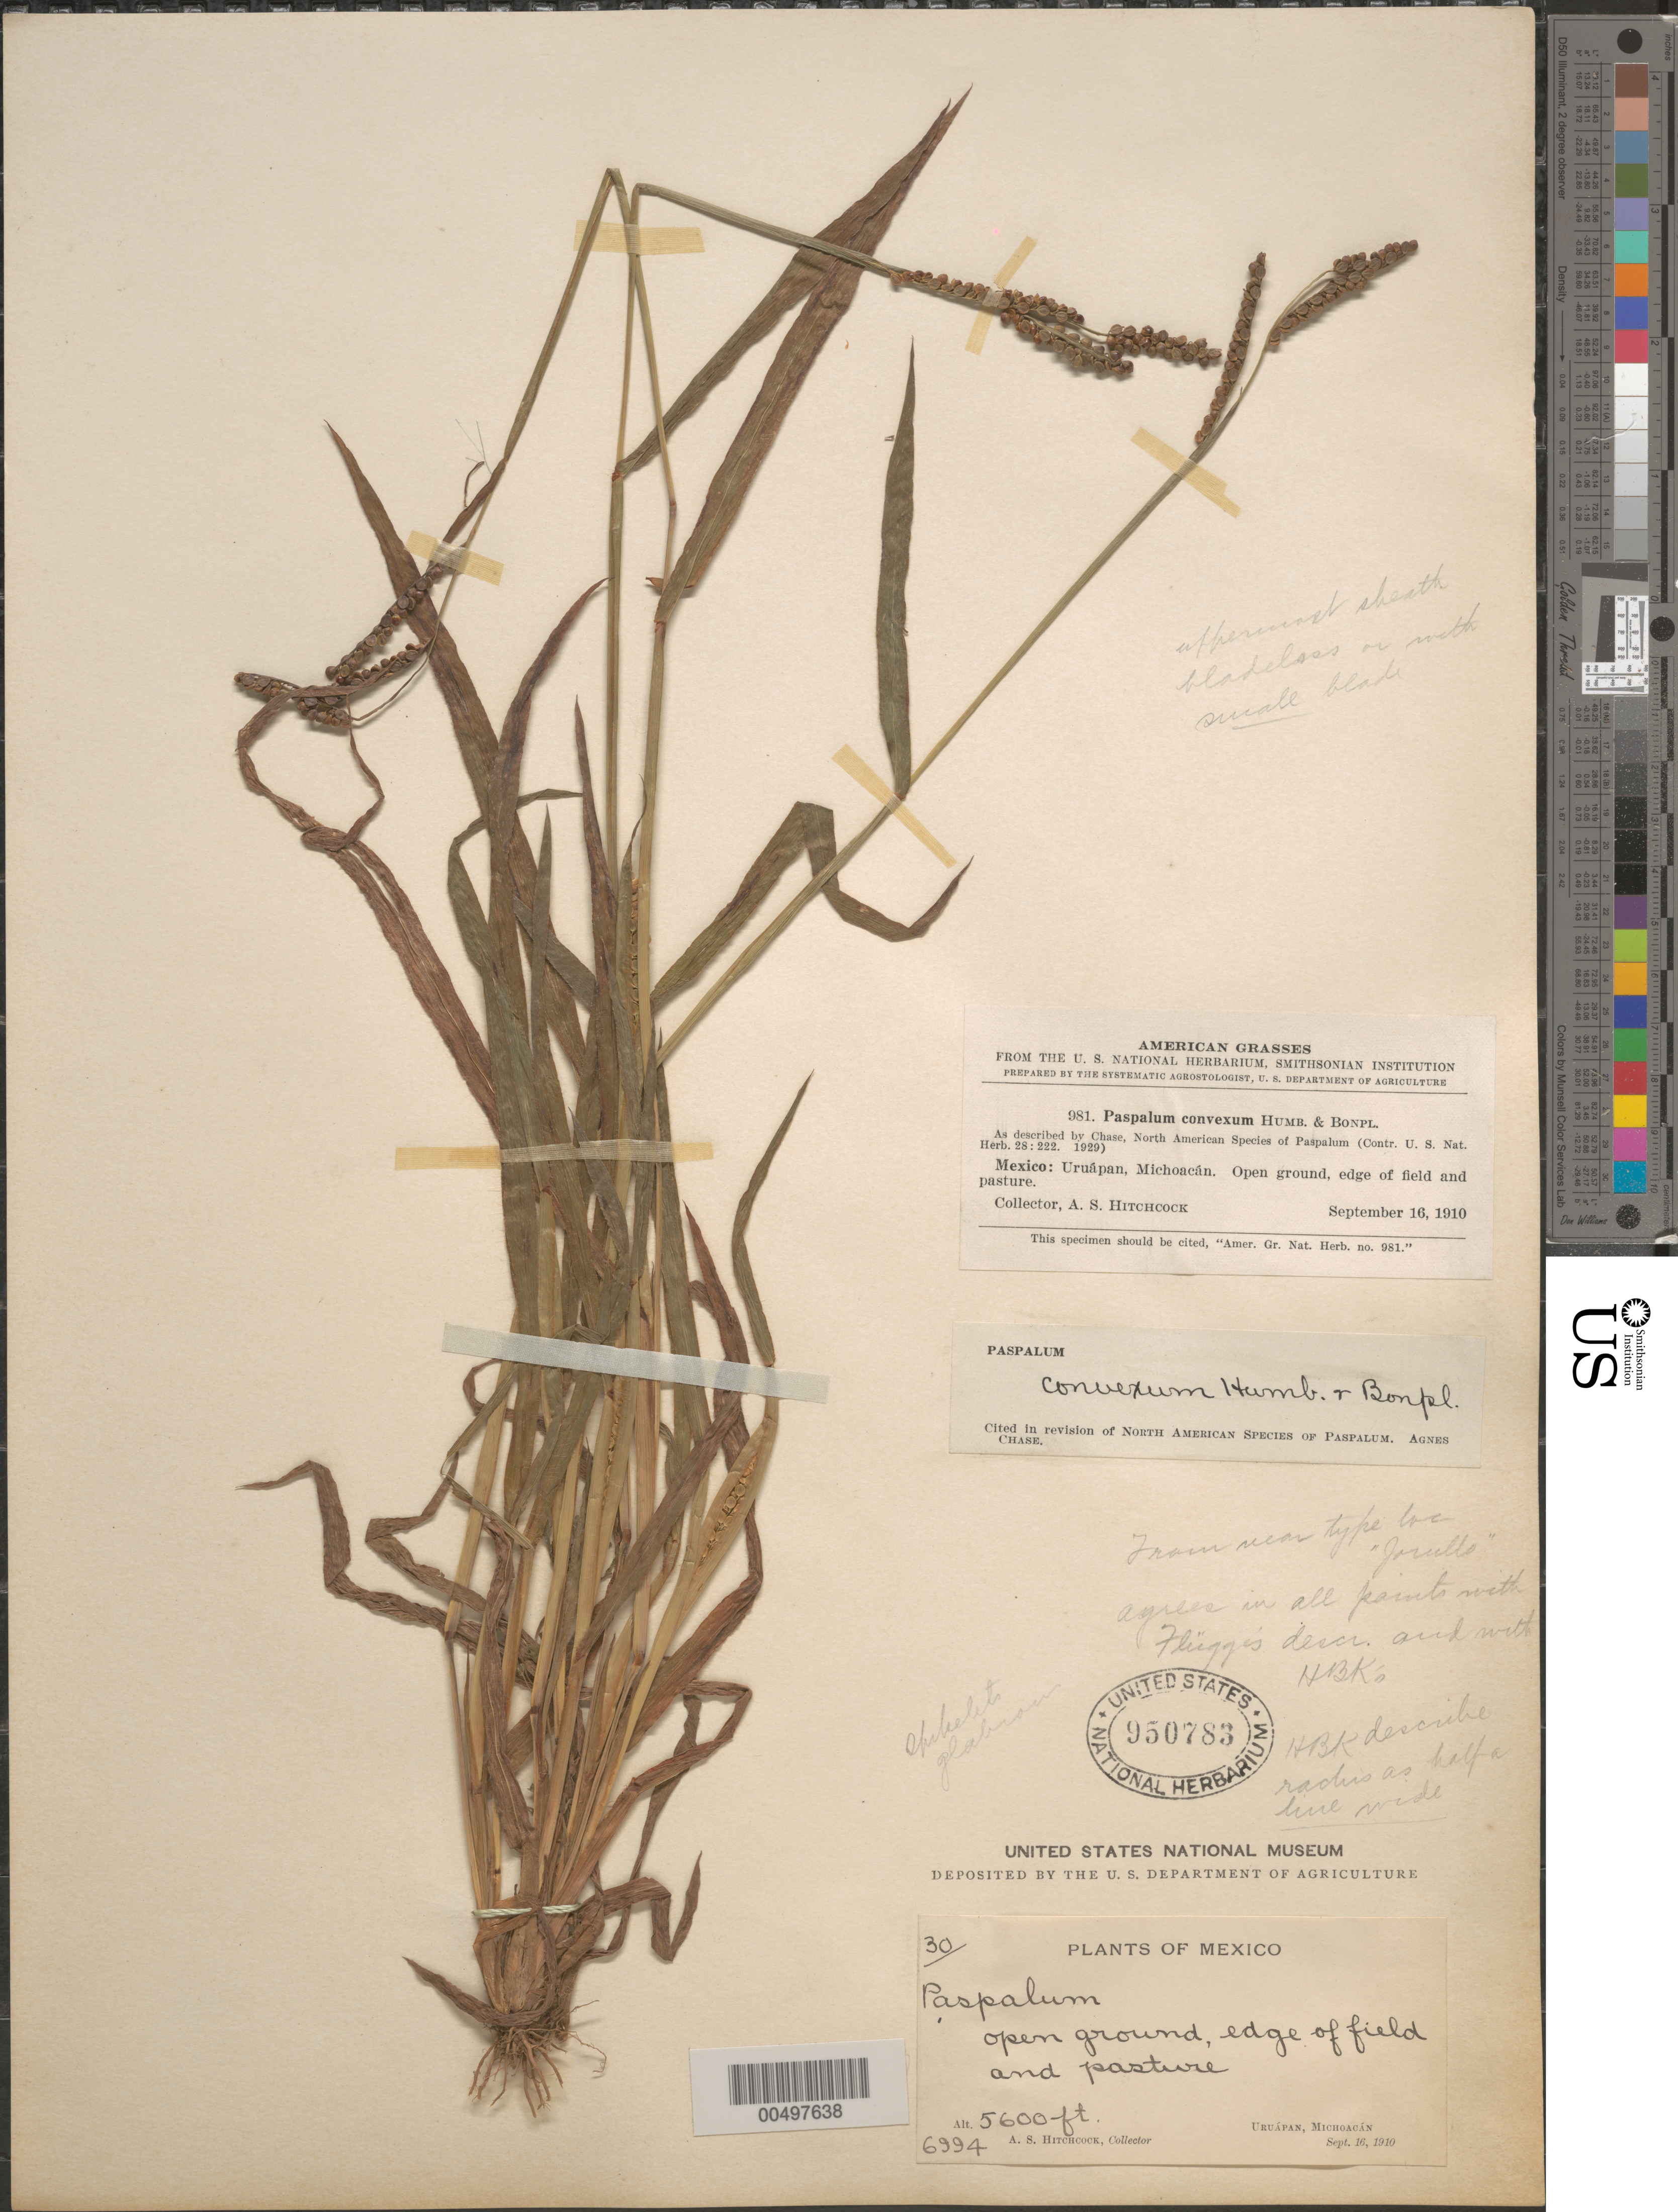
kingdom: Plantae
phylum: Tracheophyta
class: Liliopsida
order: Poales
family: Poaceae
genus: Paspalum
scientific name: Paspalum convexum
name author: Humb. & Bonpl. ex Flüggé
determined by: Chase, [M.] Agnes, (US)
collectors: A. S. Hitchcock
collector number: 6994/981/30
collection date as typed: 16 Sep 1910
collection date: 1910-09-16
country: Mexico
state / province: Michoacán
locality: Uruapán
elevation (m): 1707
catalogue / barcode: US 950783